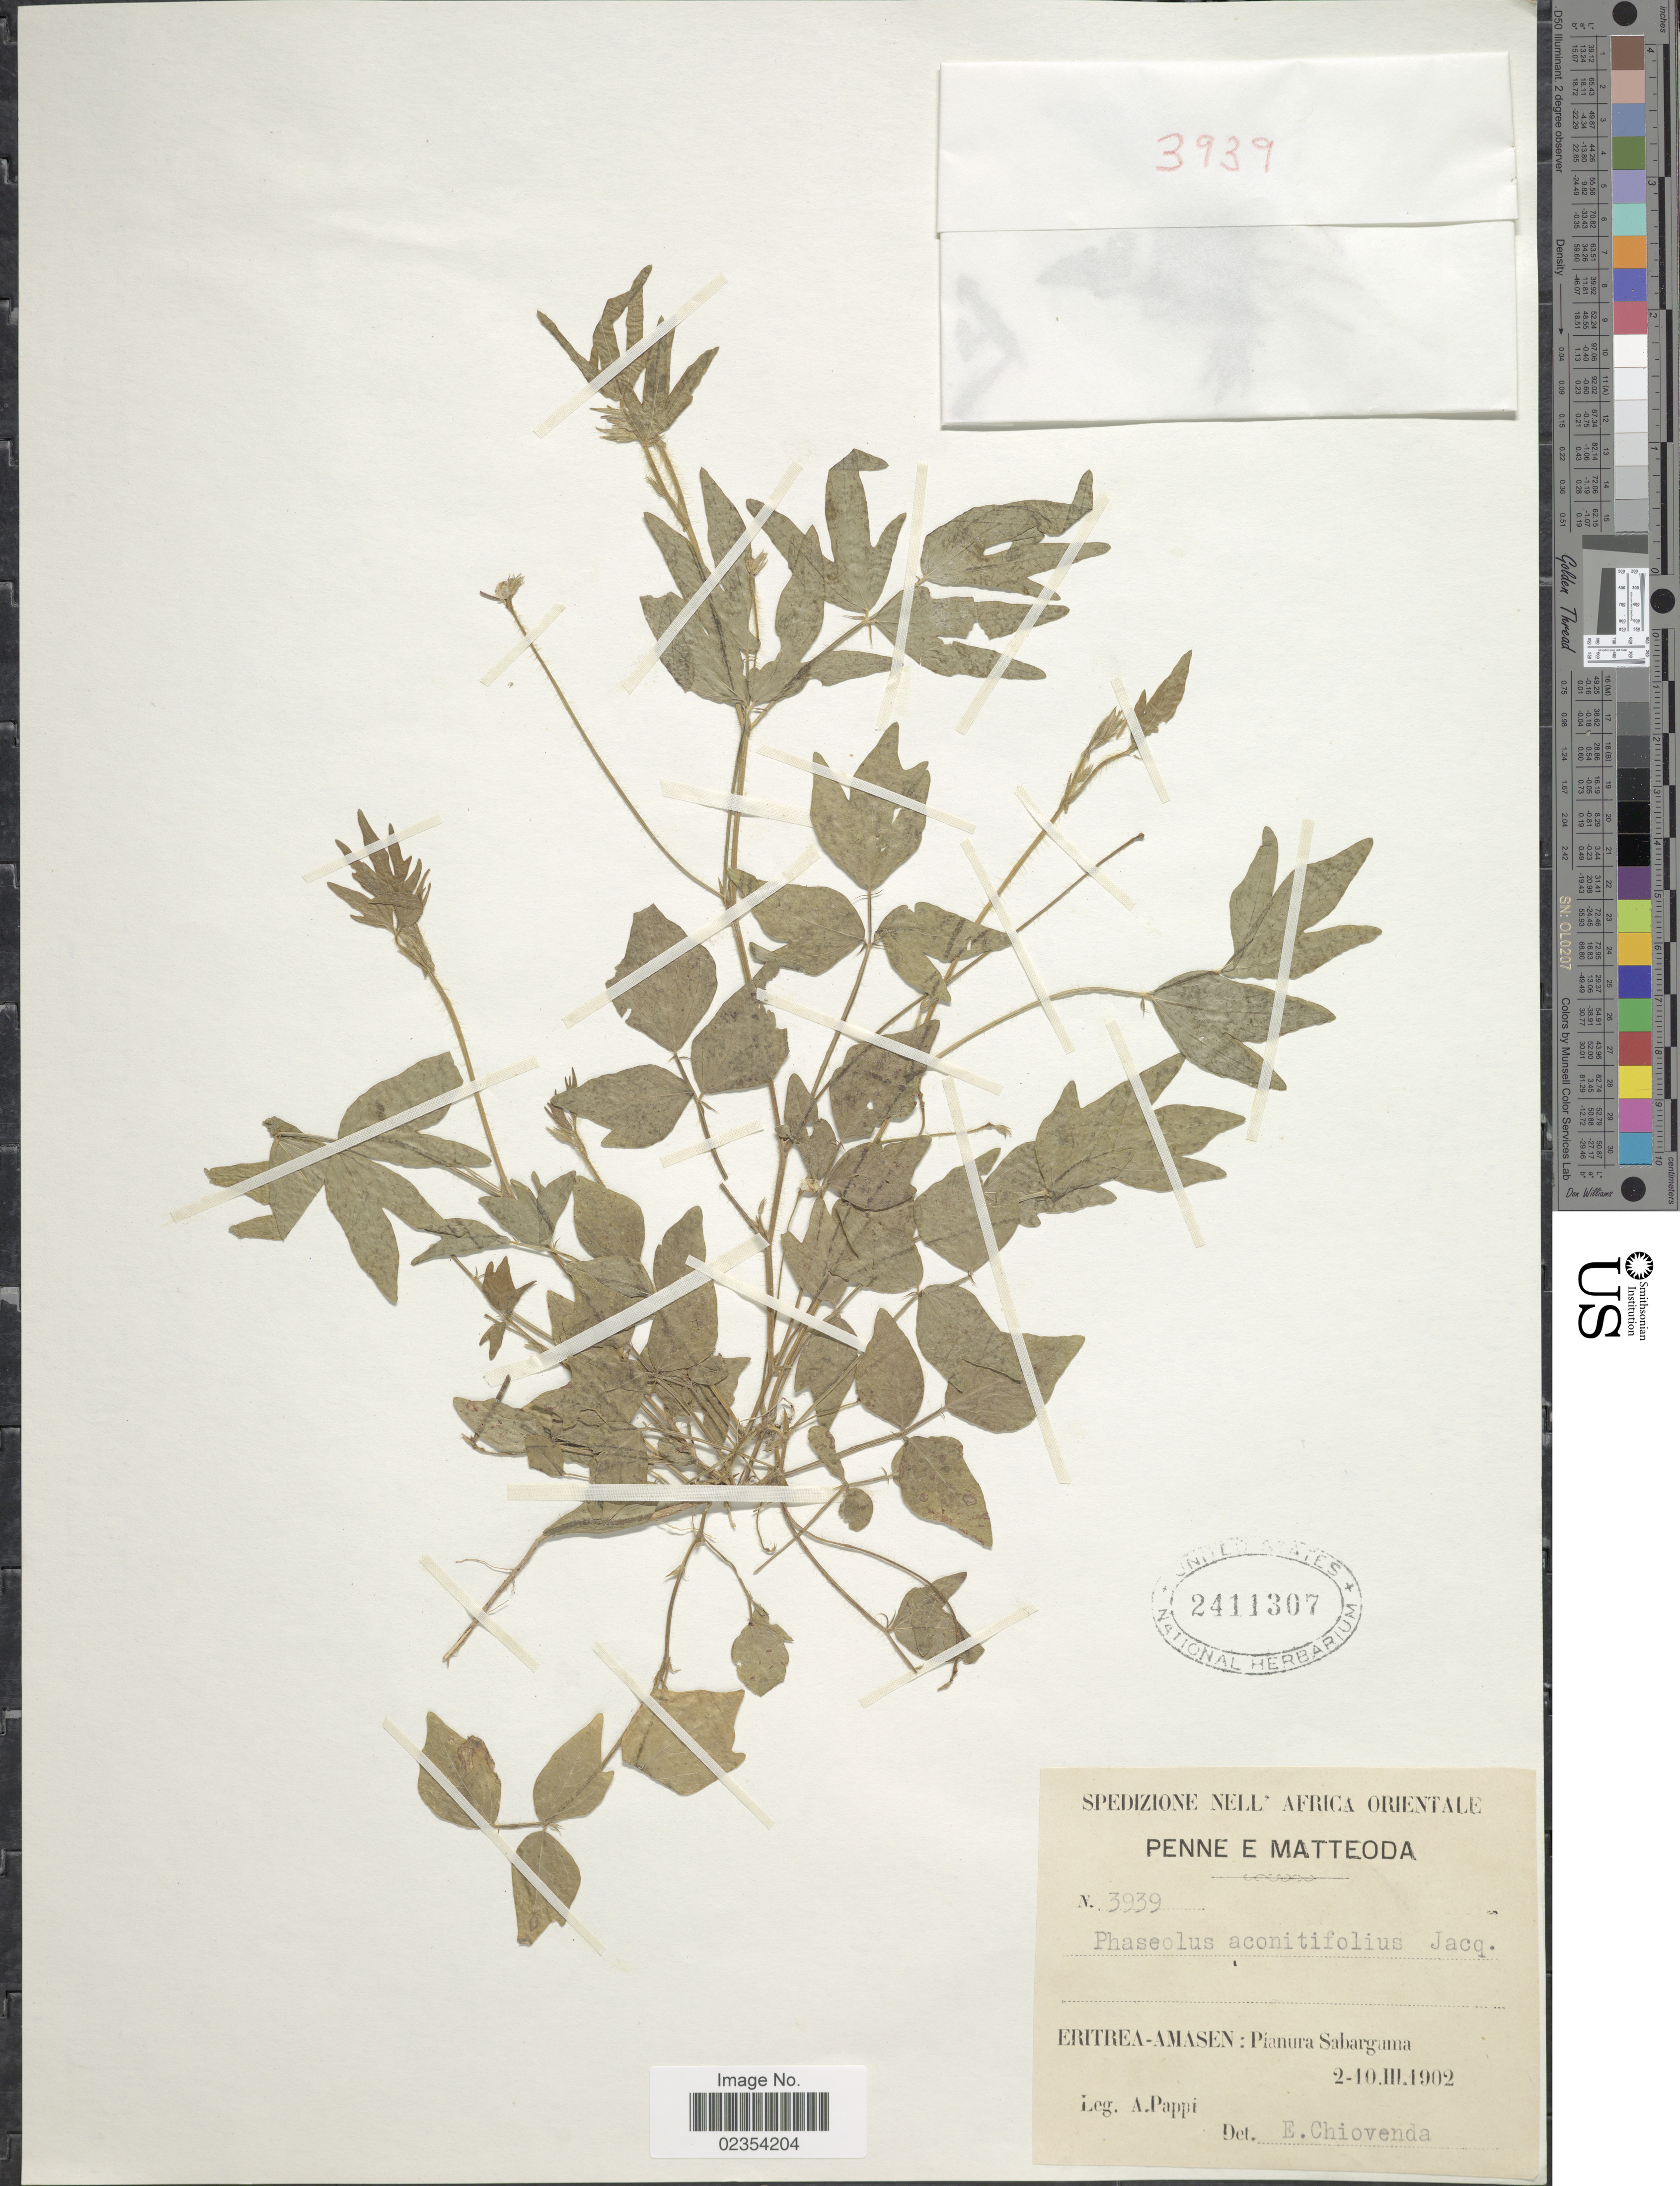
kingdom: Plantae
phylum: Tracheophyta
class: Magnoliopsida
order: Fabales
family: Fabaceae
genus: Vigna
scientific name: Vigna aconitifolia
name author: (Jacq.) Maréchal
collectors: A. Pappi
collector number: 3939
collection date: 1902-03-02/1902-03-10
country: Eritrea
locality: Eritrea-Amasen: Pianura Sabargama, Africa Orientale [unsure placement].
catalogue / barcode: US 2411307